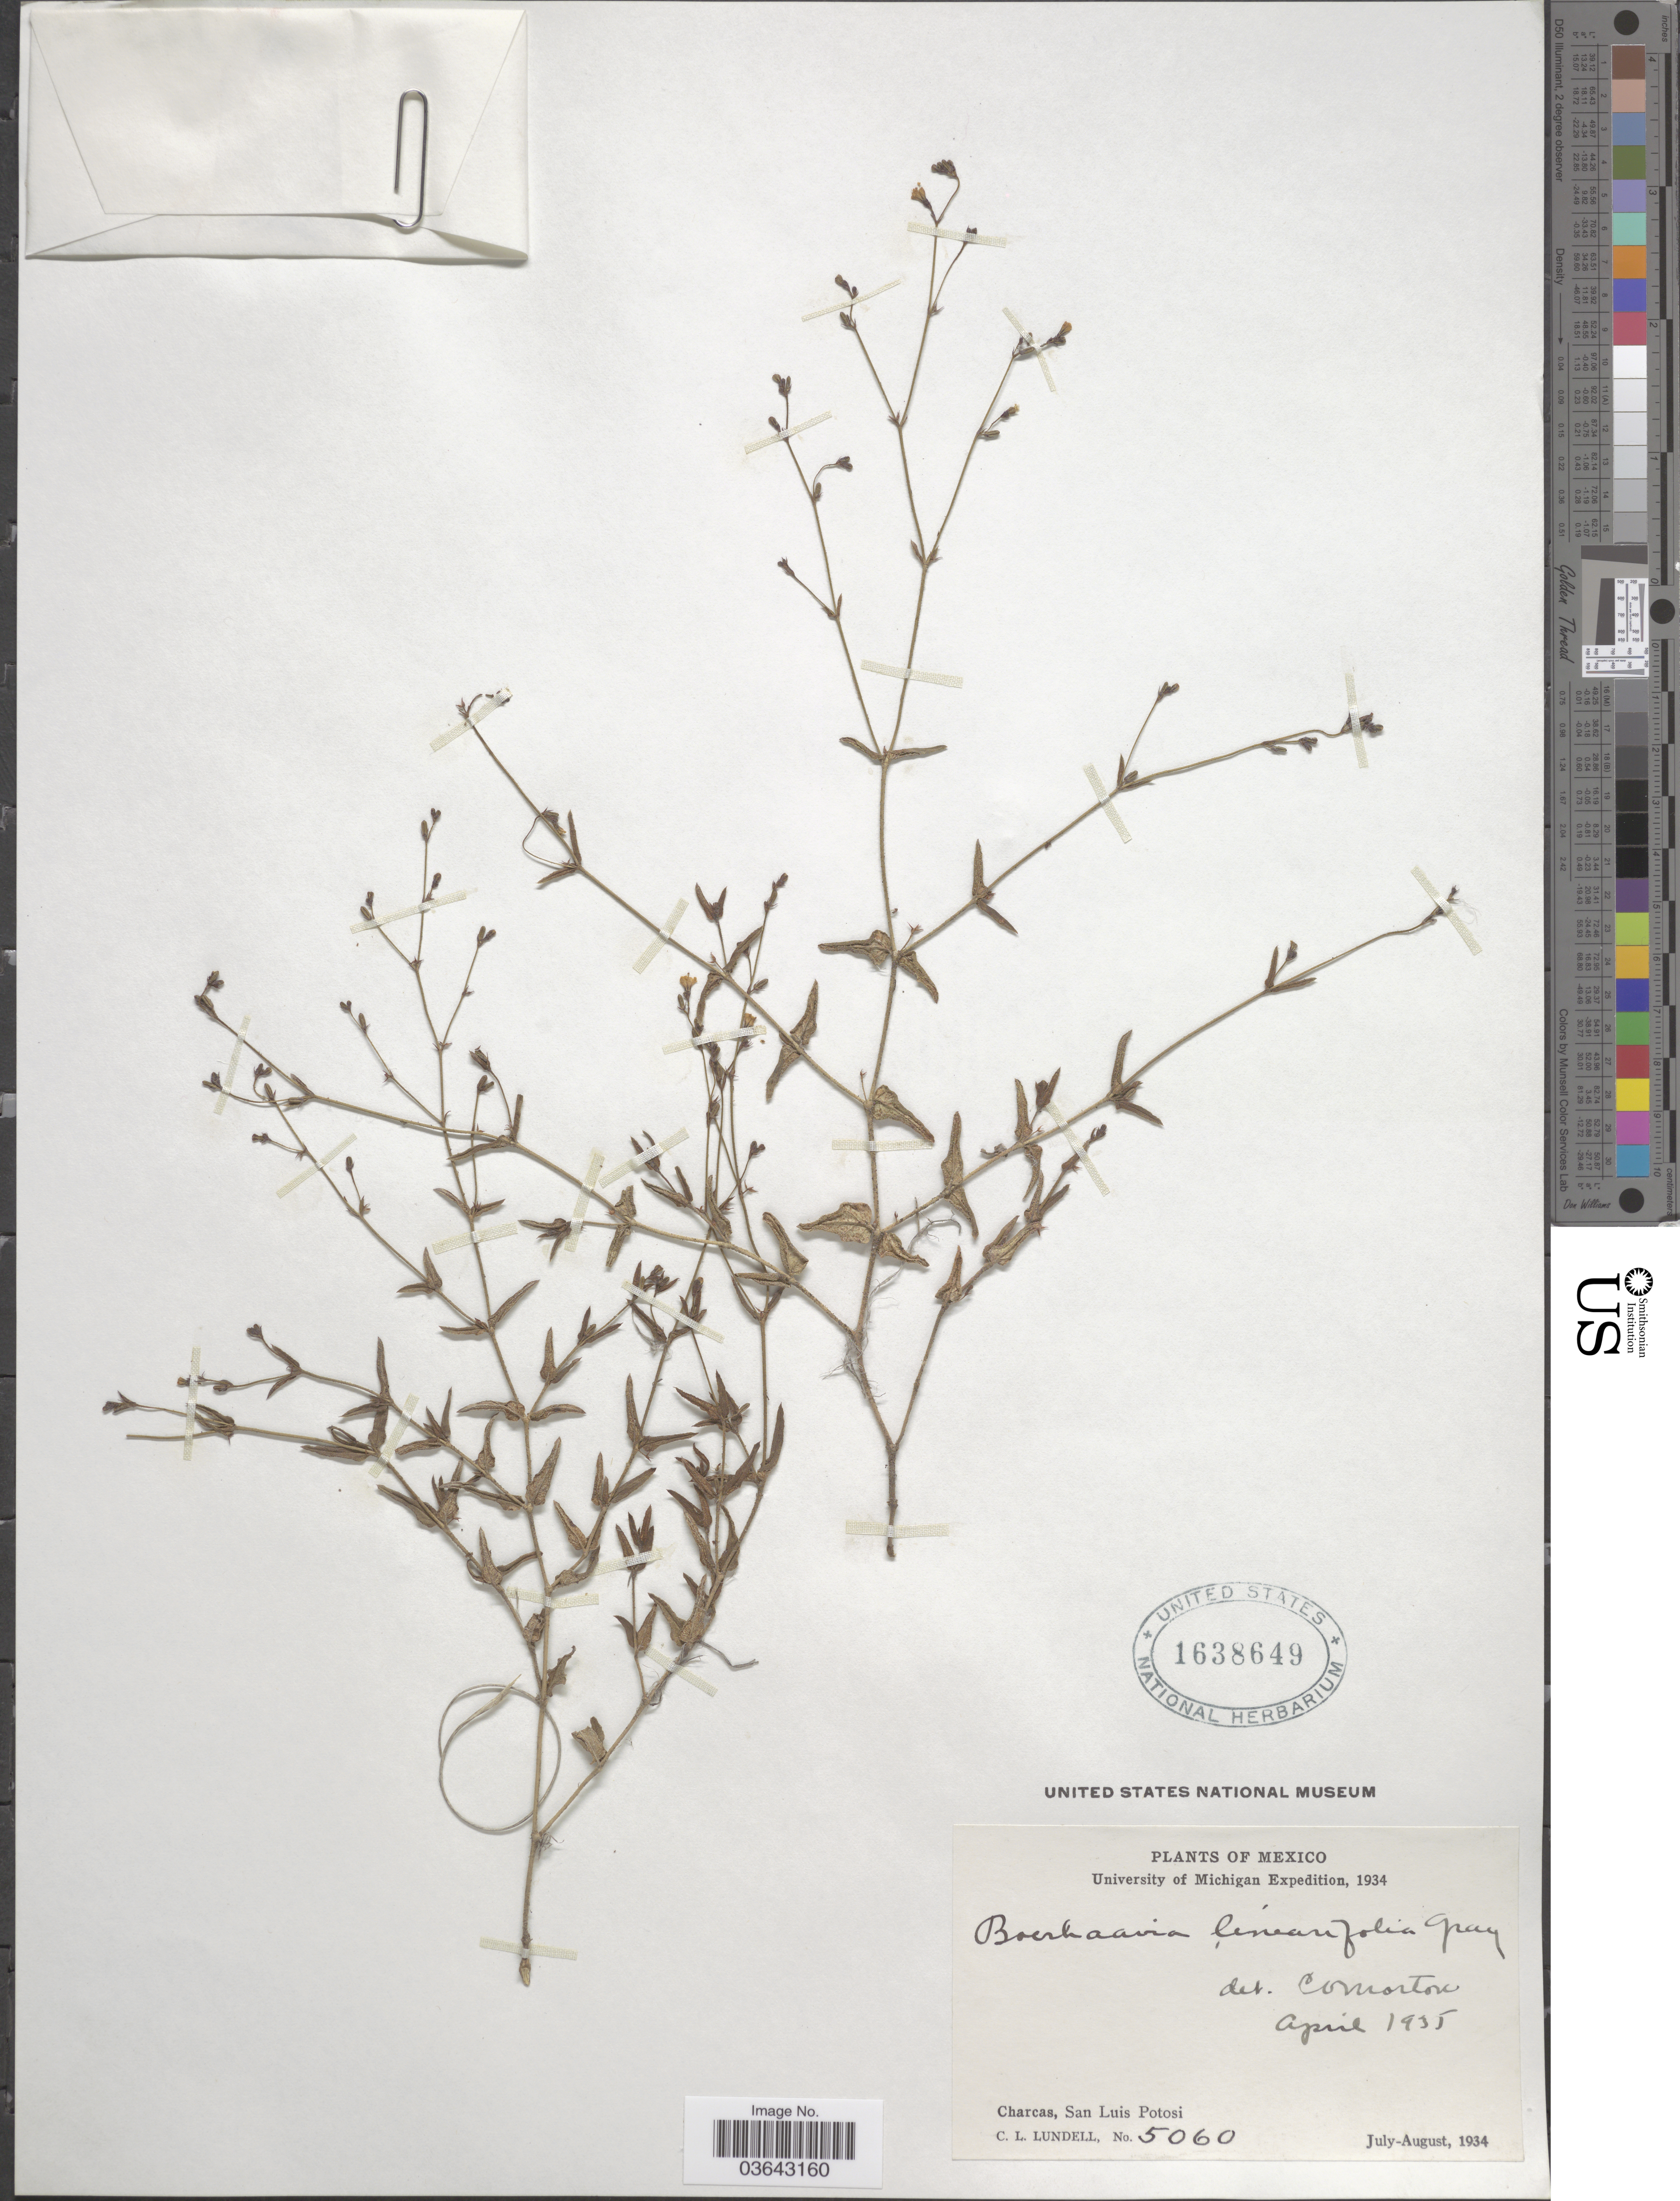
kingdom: Plantae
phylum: Tracheophyta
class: Magnoliopsida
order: Caryophyllales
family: Nyctaginaceae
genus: Boerhavia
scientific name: Boerhavia linearifolia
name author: A. Gray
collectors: C. L. Lundell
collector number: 5060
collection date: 1934-07/1934-08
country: Mexico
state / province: San Luis Potosí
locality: Charcas.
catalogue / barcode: US 1638649